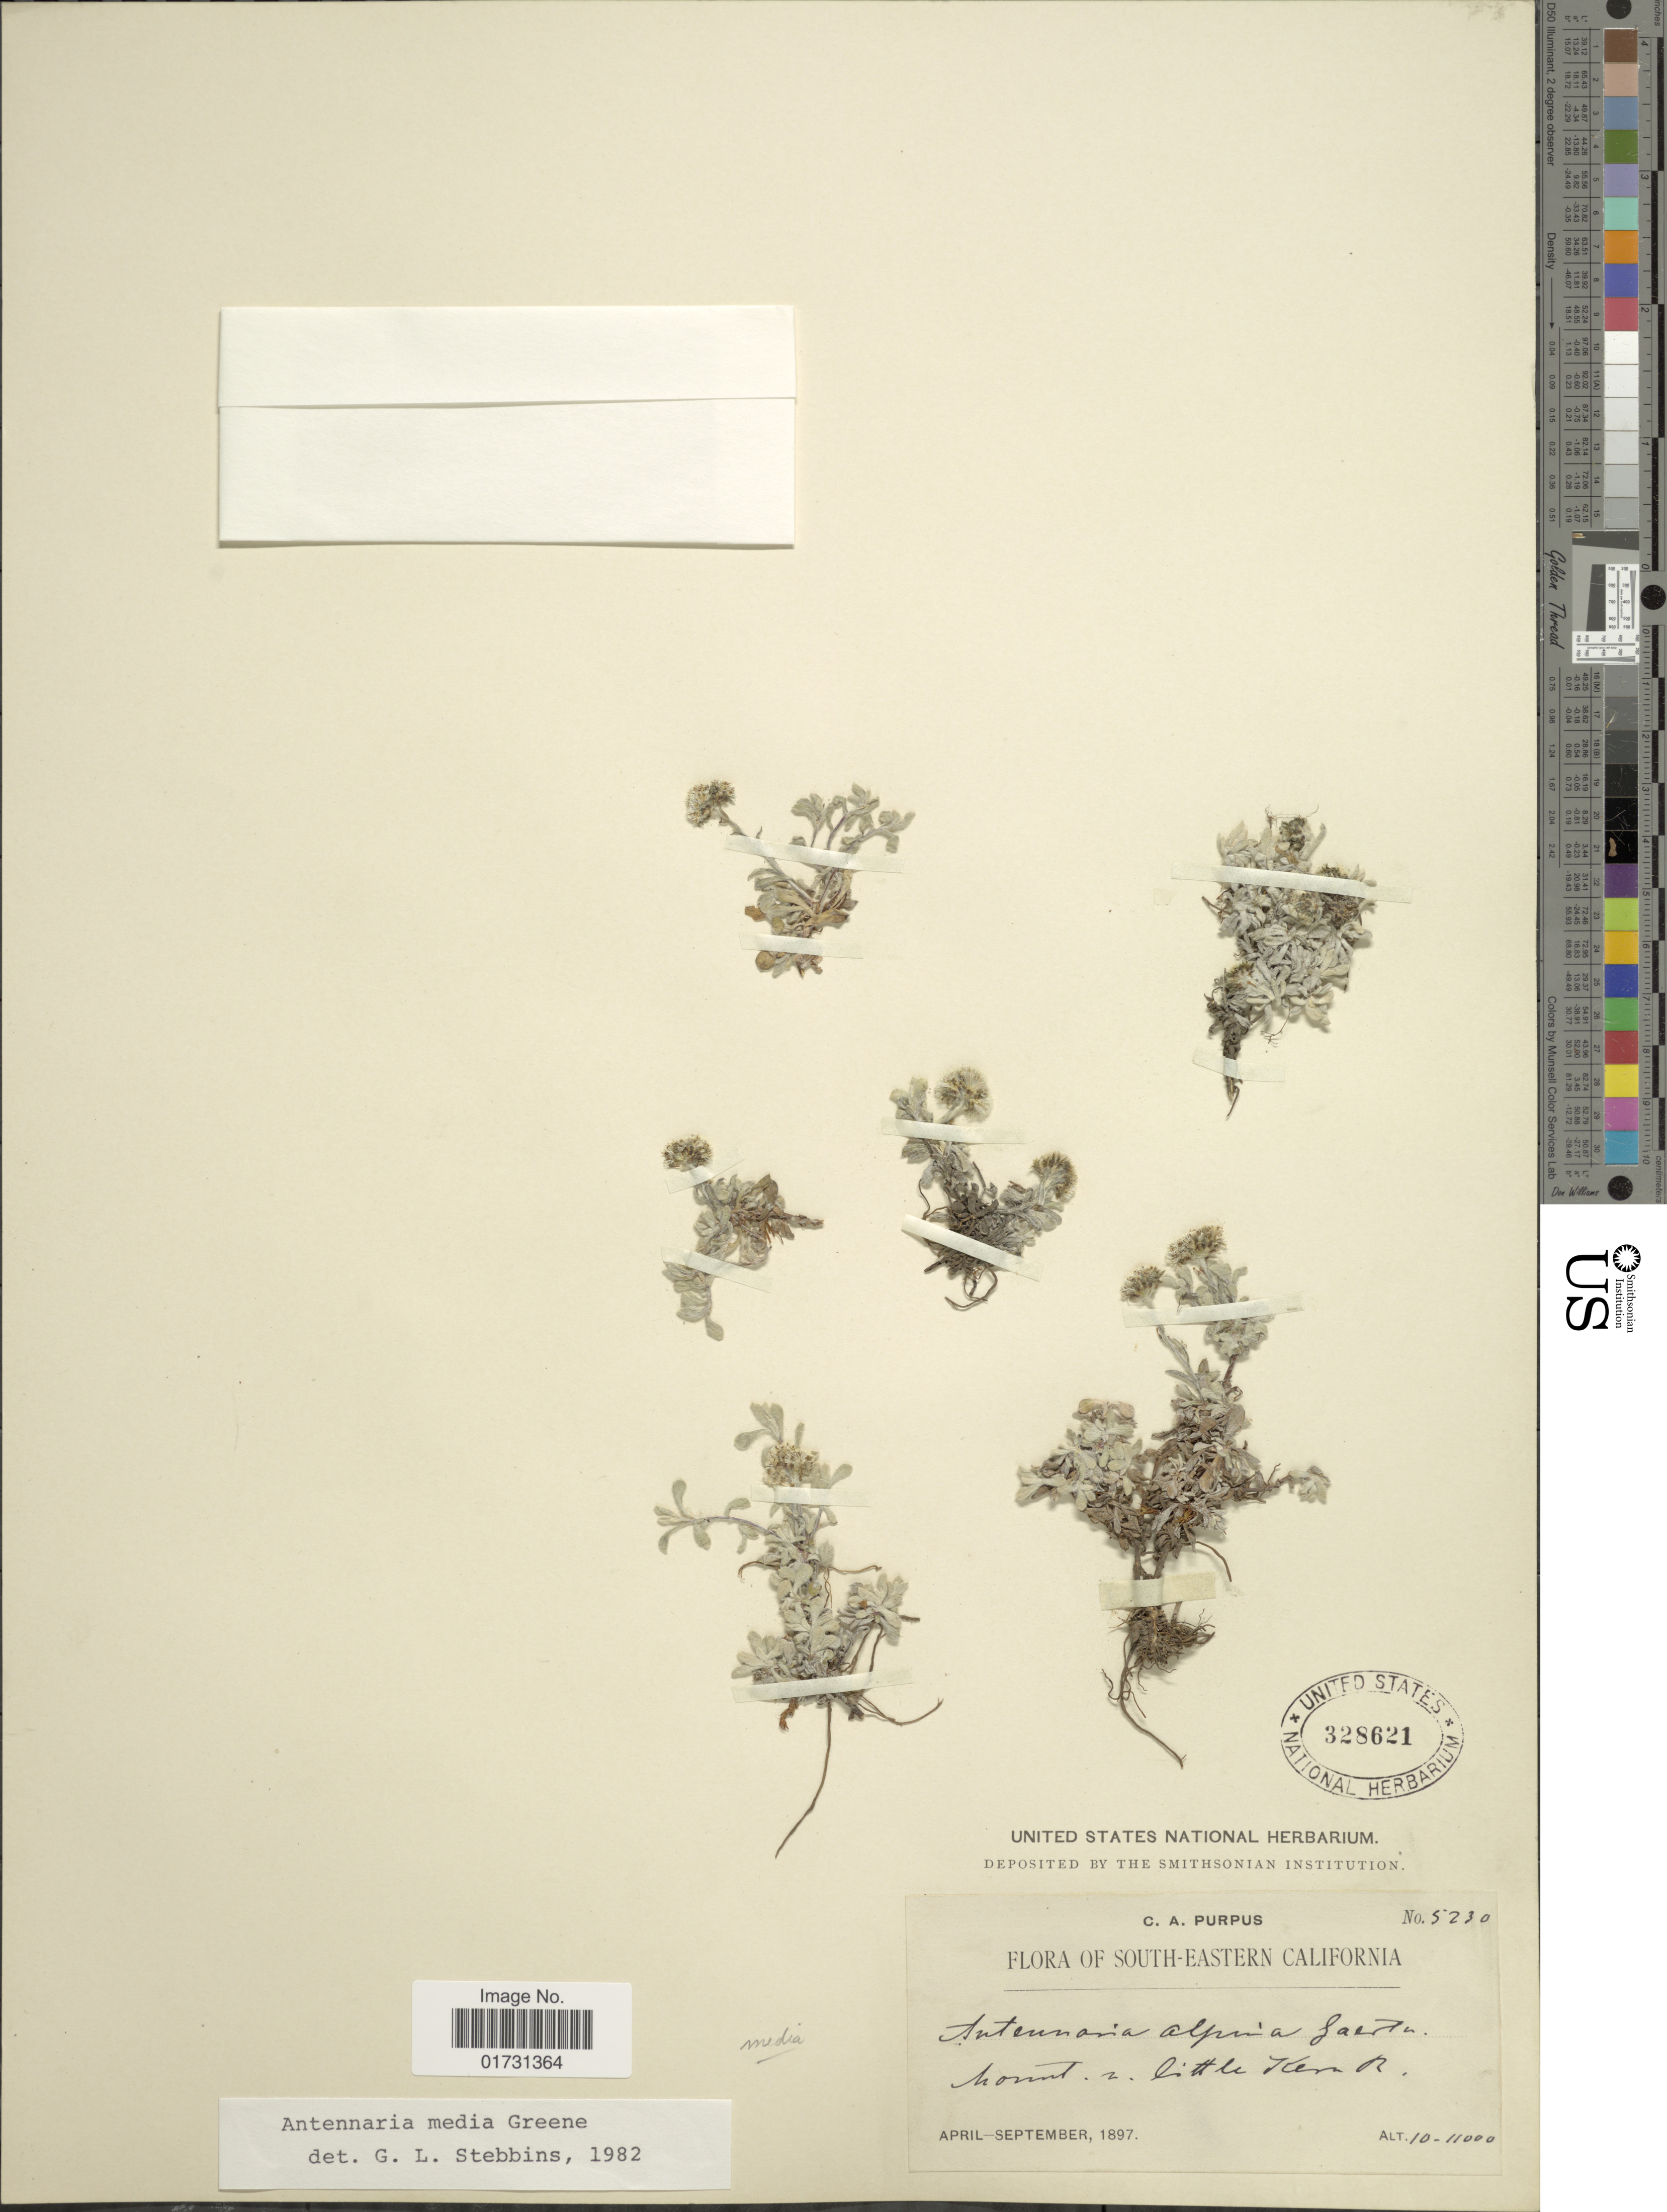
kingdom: Plantae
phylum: Tracheophyta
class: Magnoliopsida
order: Asterales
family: Asteraceae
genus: Antennaria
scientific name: Antennaria media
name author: Greene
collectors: C. A. Purpus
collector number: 5230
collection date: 1897-04/1897-09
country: United States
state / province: California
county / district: Kern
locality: South-Eastern California. Mount near Little Kern River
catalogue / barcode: US 328621